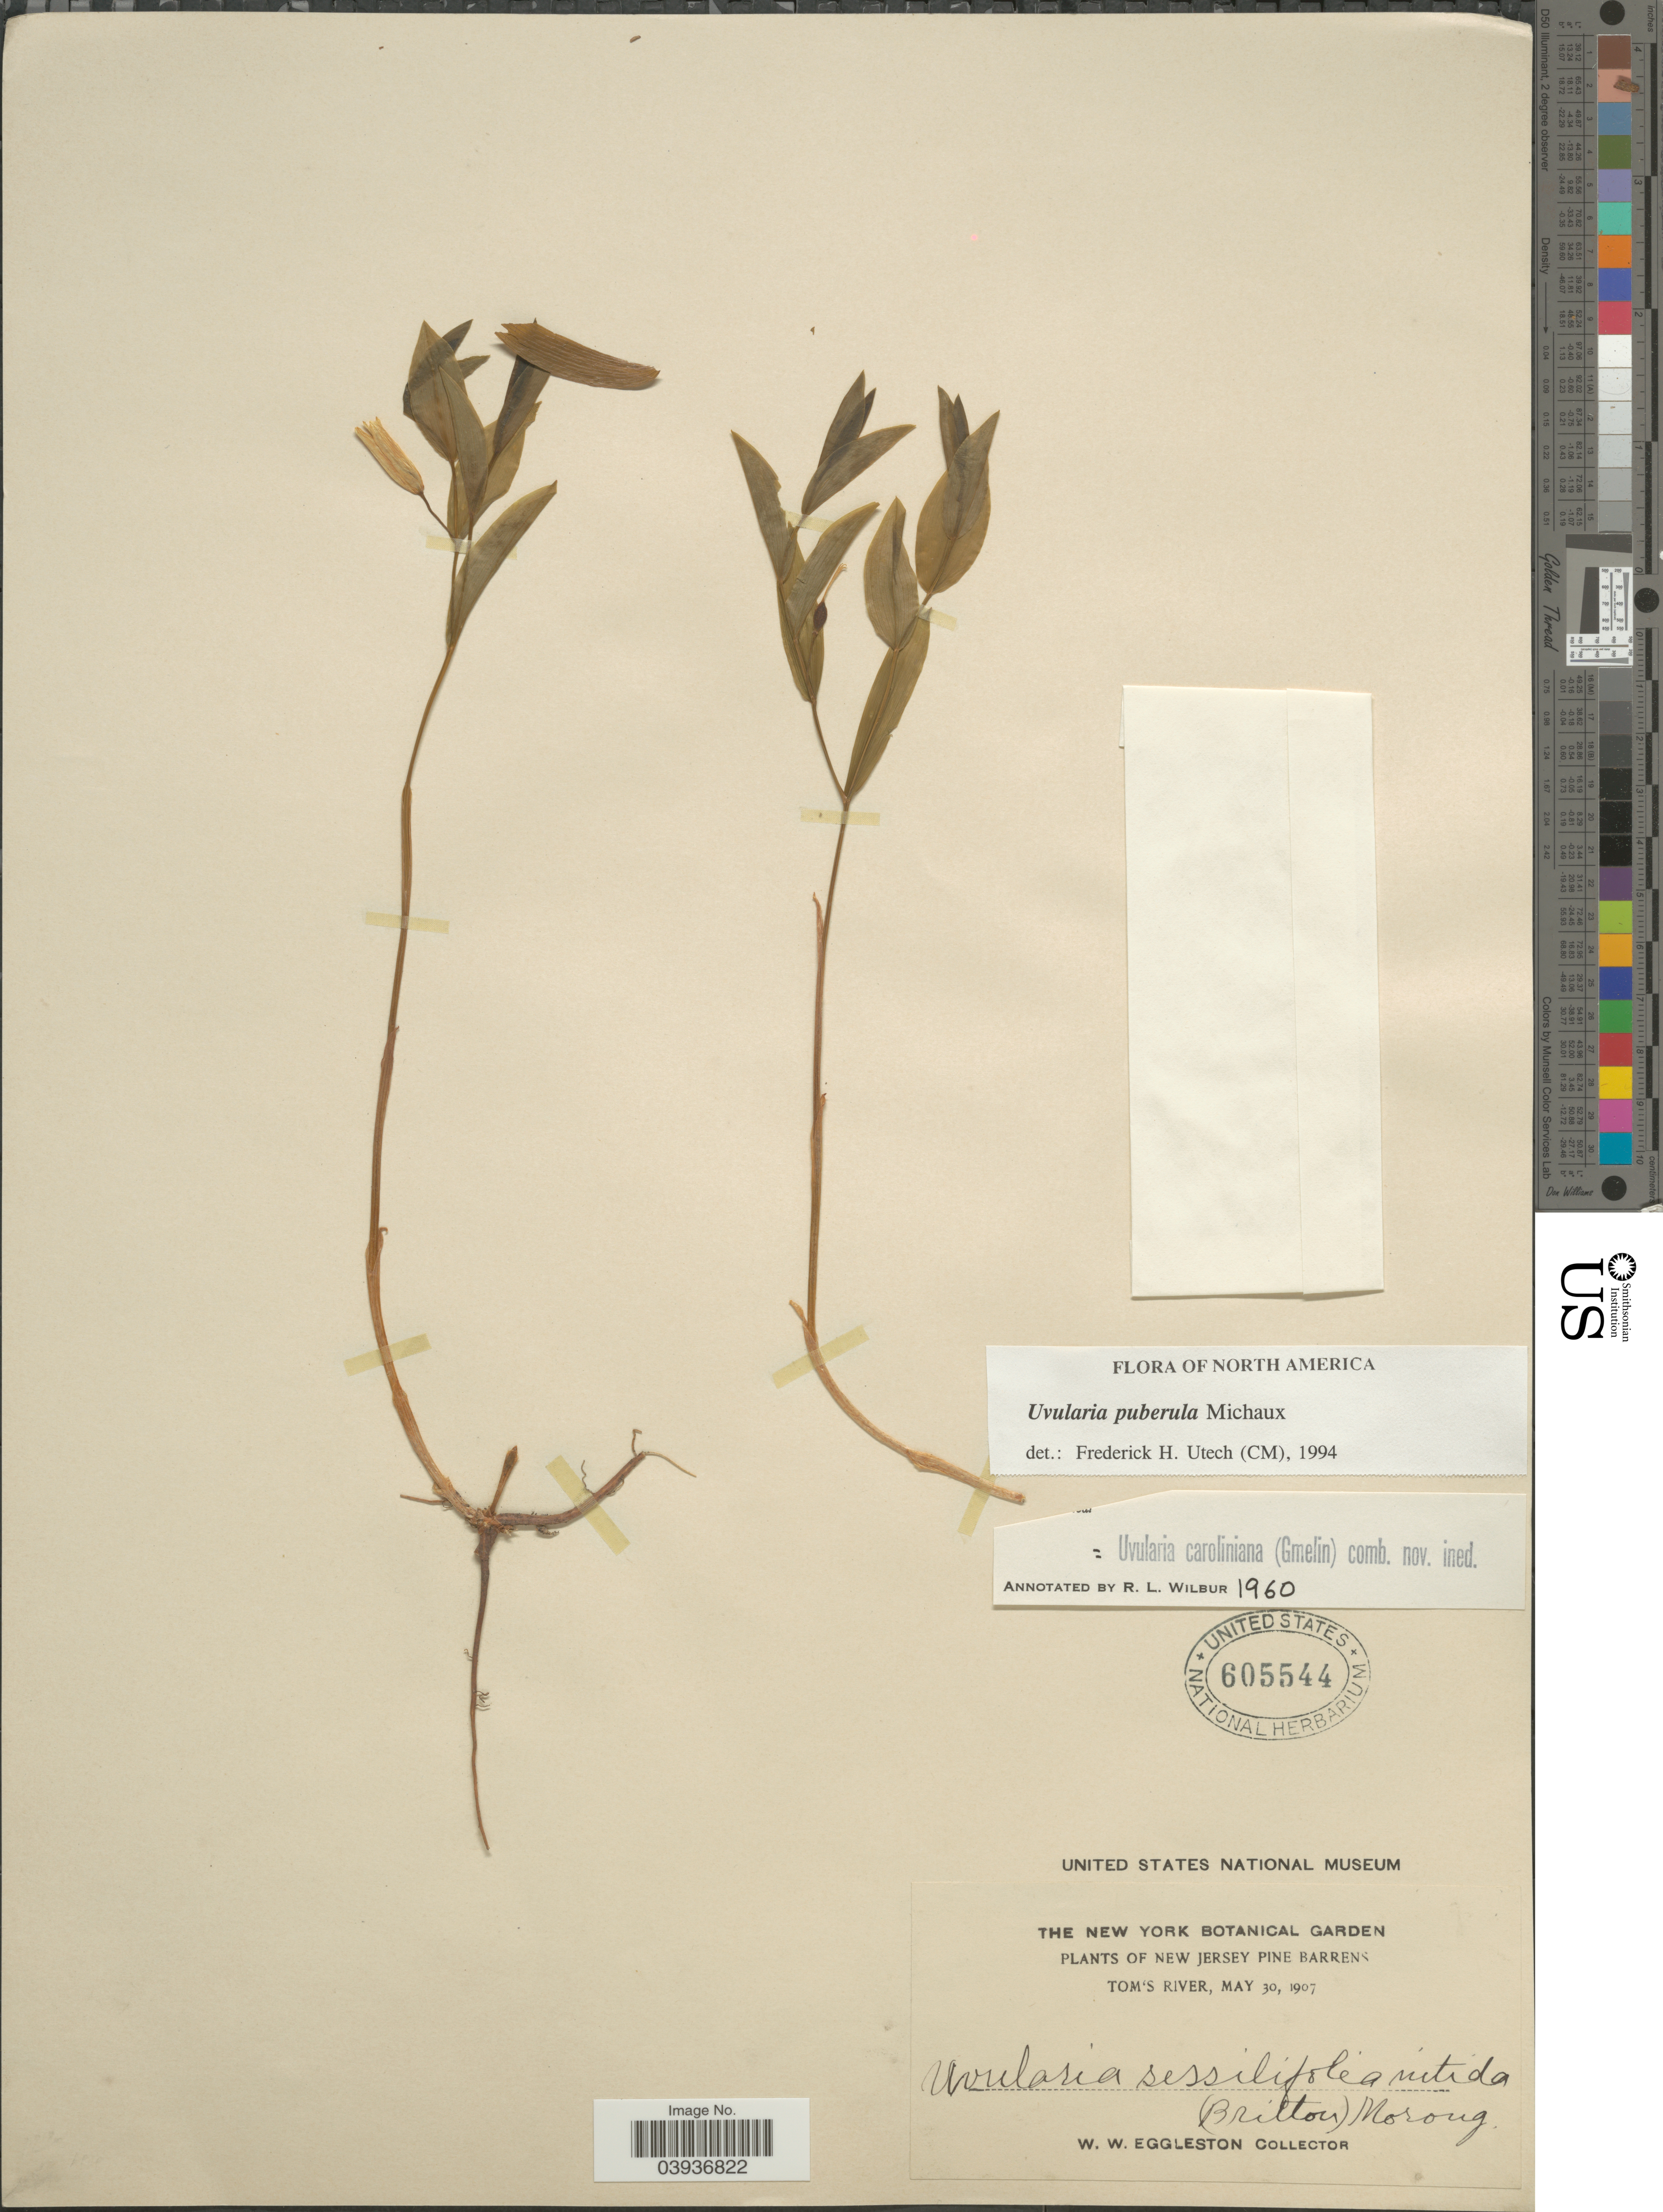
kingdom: Plantae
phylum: Tracheophyta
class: Liliopsida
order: Liliales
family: Colchicaceae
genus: Uvularia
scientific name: Uvularia puberula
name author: Michx.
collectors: W. W. Eggleston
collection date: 1907-05-30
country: United States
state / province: New Jersey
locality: New Jersey Pine Barrens. Tom's River.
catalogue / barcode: US 605544